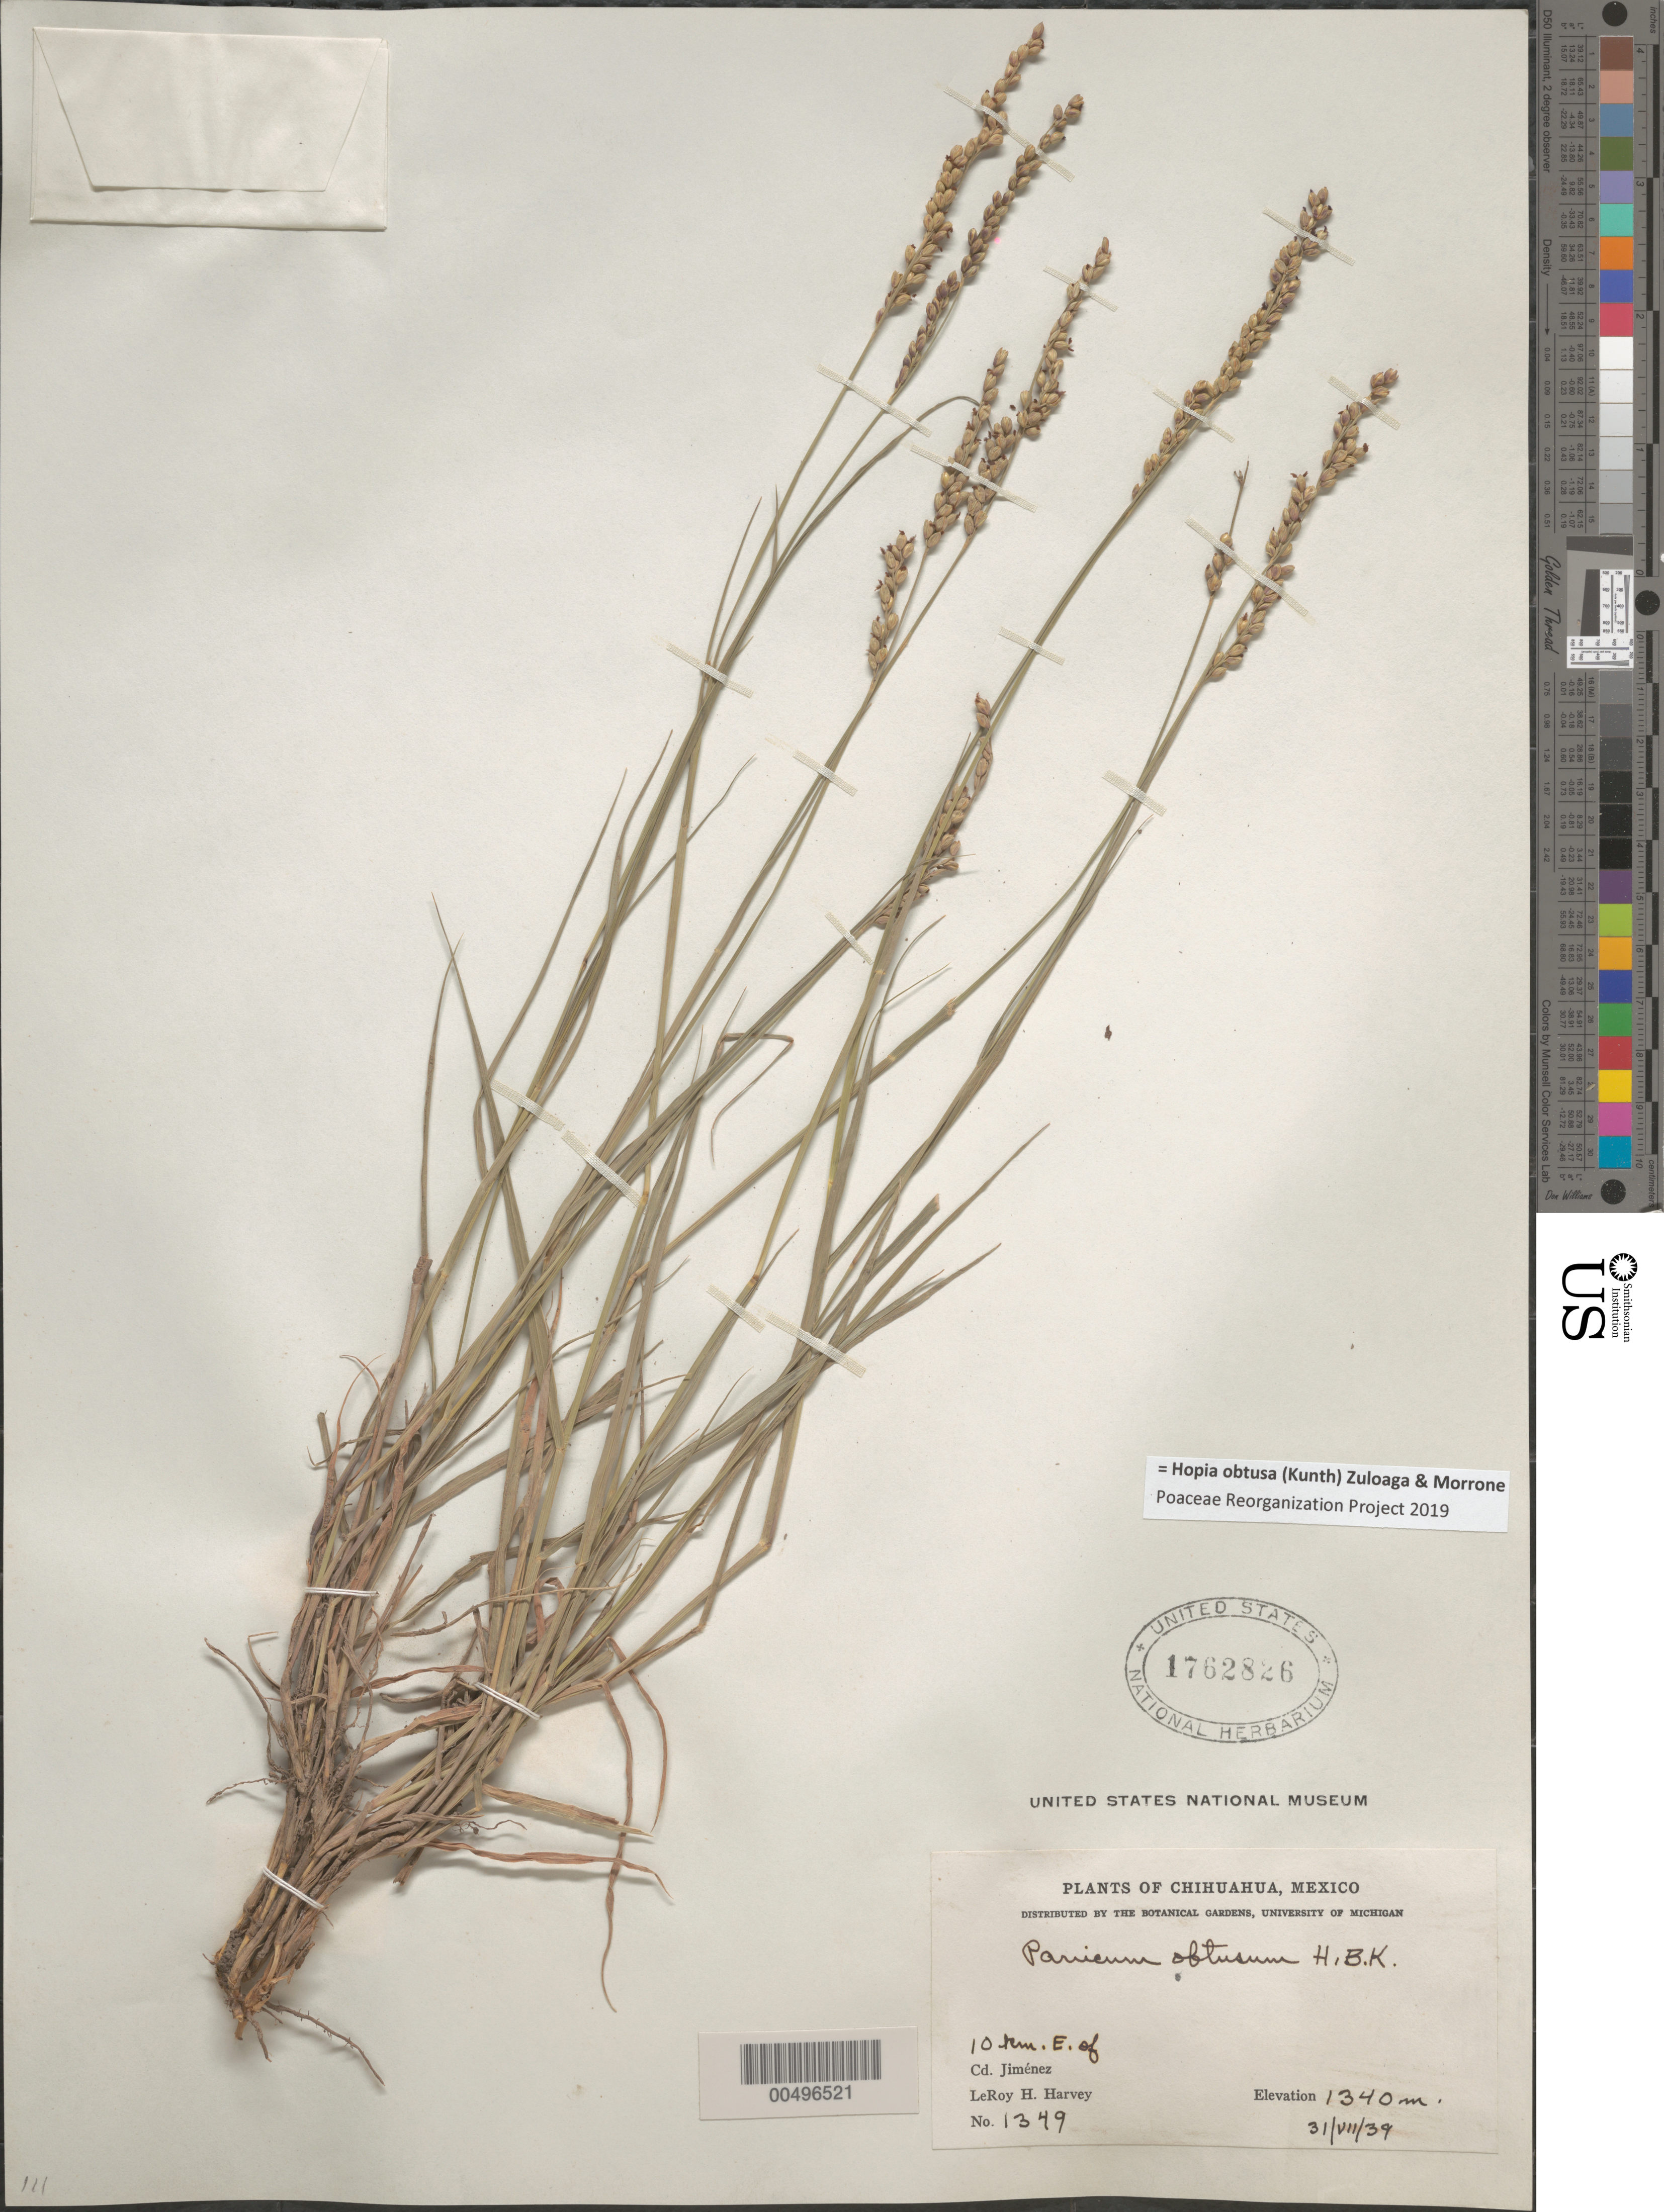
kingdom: Plantae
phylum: Tracheophyta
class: Liliopsida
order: Poales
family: Poaceae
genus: Panicum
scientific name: Panicum obtusum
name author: Kunth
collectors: L. H. Harvey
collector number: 1349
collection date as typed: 31 Jul 1939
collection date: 1939-07-31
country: Mexico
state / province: Chihuahua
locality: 10 km E of Cd. Jiménez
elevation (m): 1340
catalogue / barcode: US 1762826